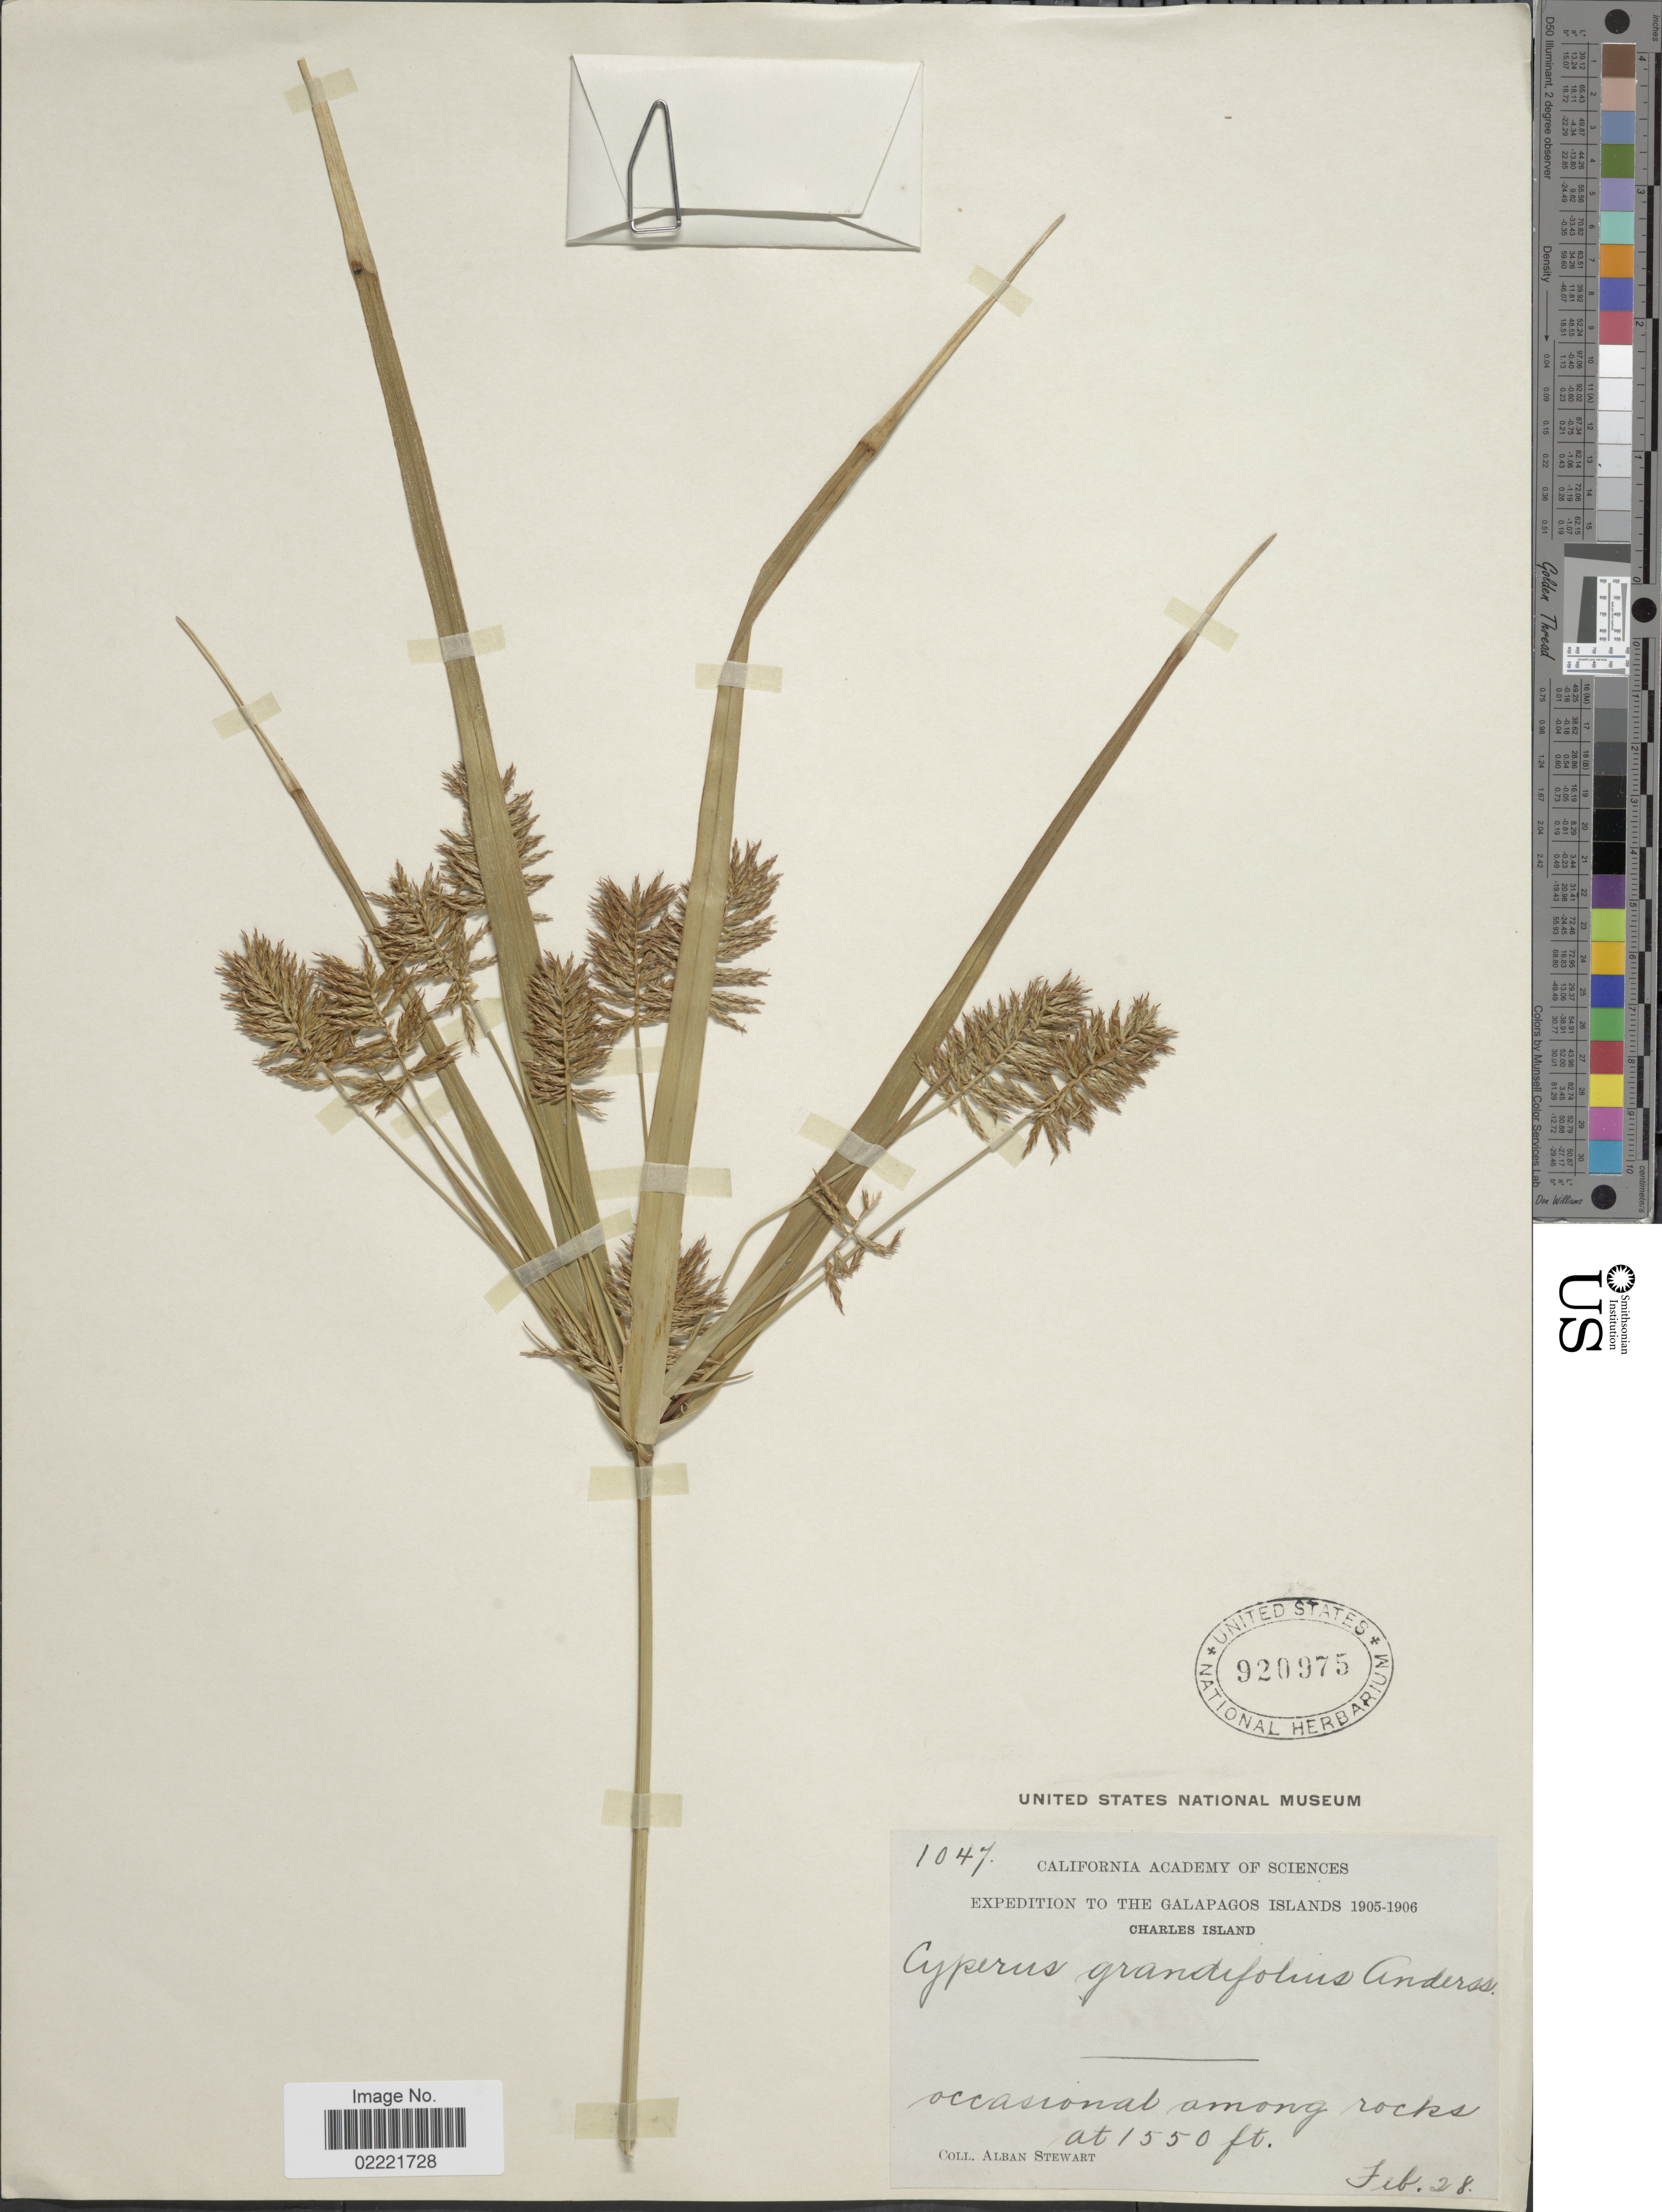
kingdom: Plantae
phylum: Tracheophyta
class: Liliopsida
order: Poales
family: Cyperaceae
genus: Cyperus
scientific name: Cyperus grandifolius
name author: Andersson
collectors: A. Stewart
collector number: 1047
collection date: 1905-02-28/1906-02-28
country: Ecuador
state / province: Colón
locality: Galapagos Islands. Charles Island.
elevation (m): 472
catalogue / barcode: US 920975